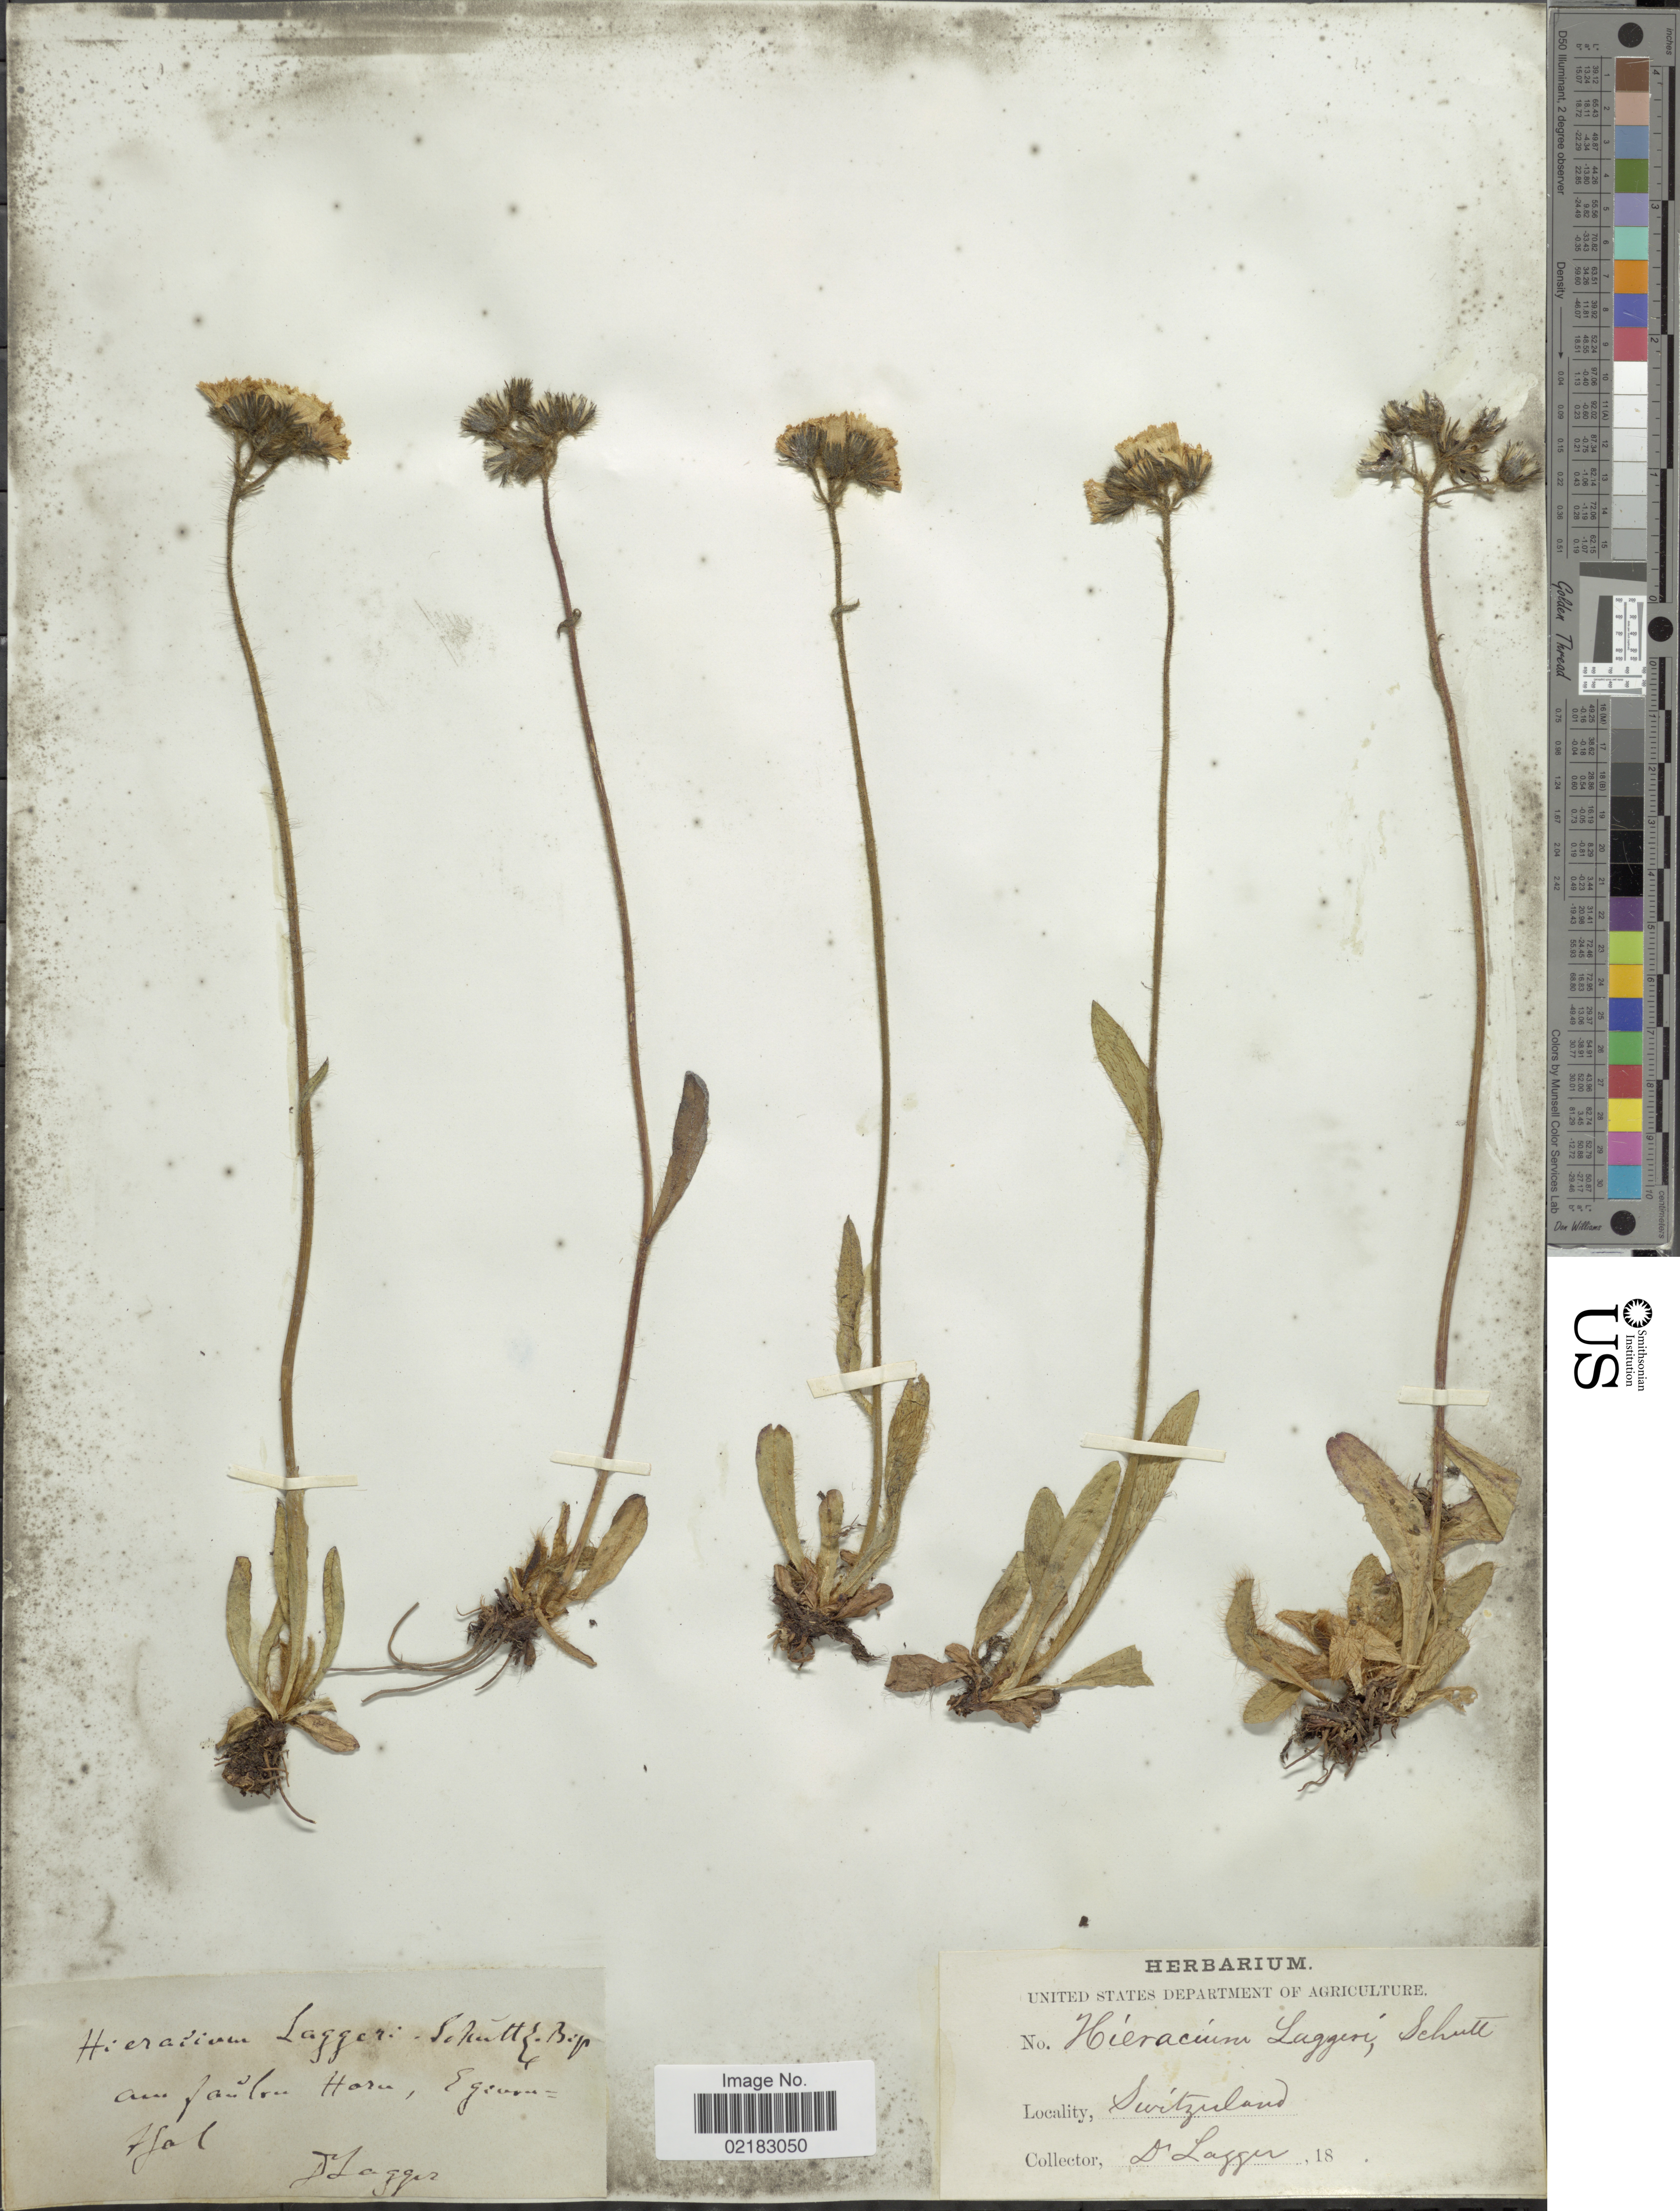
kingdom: Plantae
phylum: Tracheophyta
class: Magnoliopsida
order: Asterales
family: Asteraceae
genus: Pilosella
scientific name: Pilosella laggeri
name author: F.W. Schultz & Sch. Bip.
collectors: F. J. Lagger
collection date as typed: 18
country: Switzerland